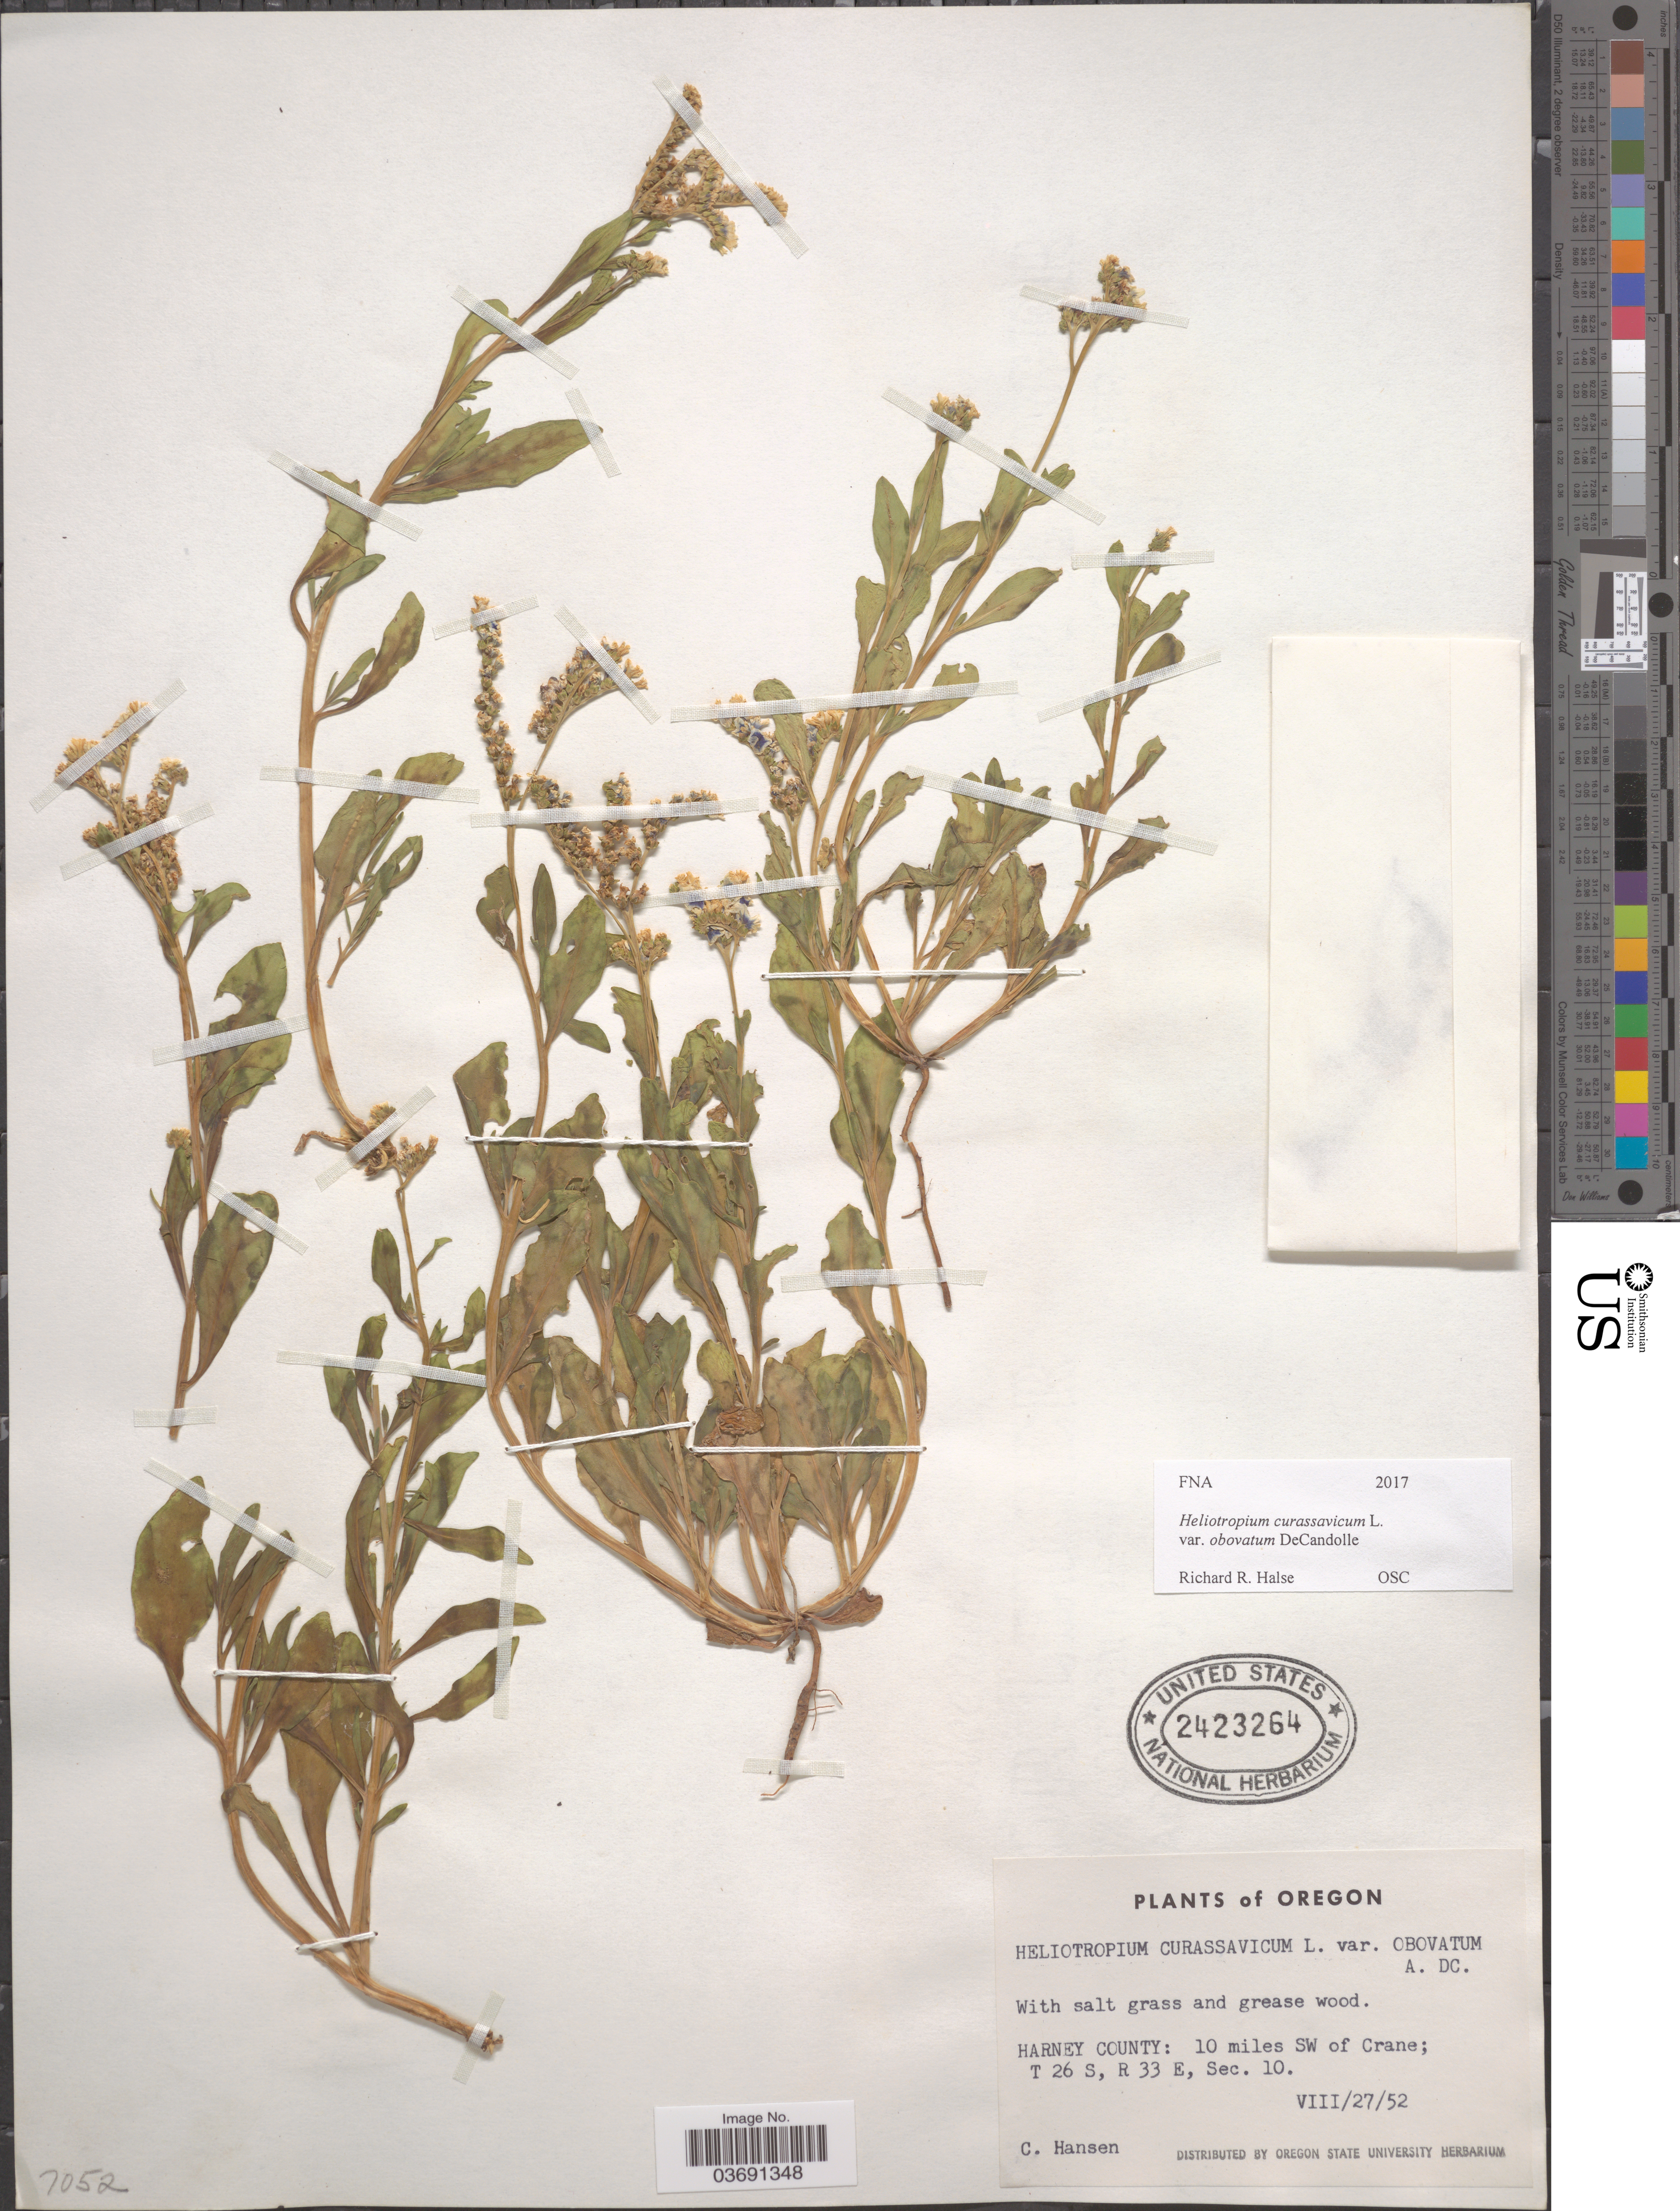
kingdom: Plantae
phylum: Tracheophyta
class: Magnoliopsida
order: Boraginales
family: Heliotropiaceae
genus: Heliotropium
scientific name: Heliotropium curassavicum subsp. obovatum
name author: (DC.) Á. Löve & D. Löve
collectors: C. Hansen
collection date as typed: Transcribed d/m/y: 27/8/52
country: United States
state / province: Oregon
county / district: Harney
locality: Harney County: 10 miles SW of Crane; T 26 S, R 33 E, Sec. 10.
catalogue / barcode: US 2423264